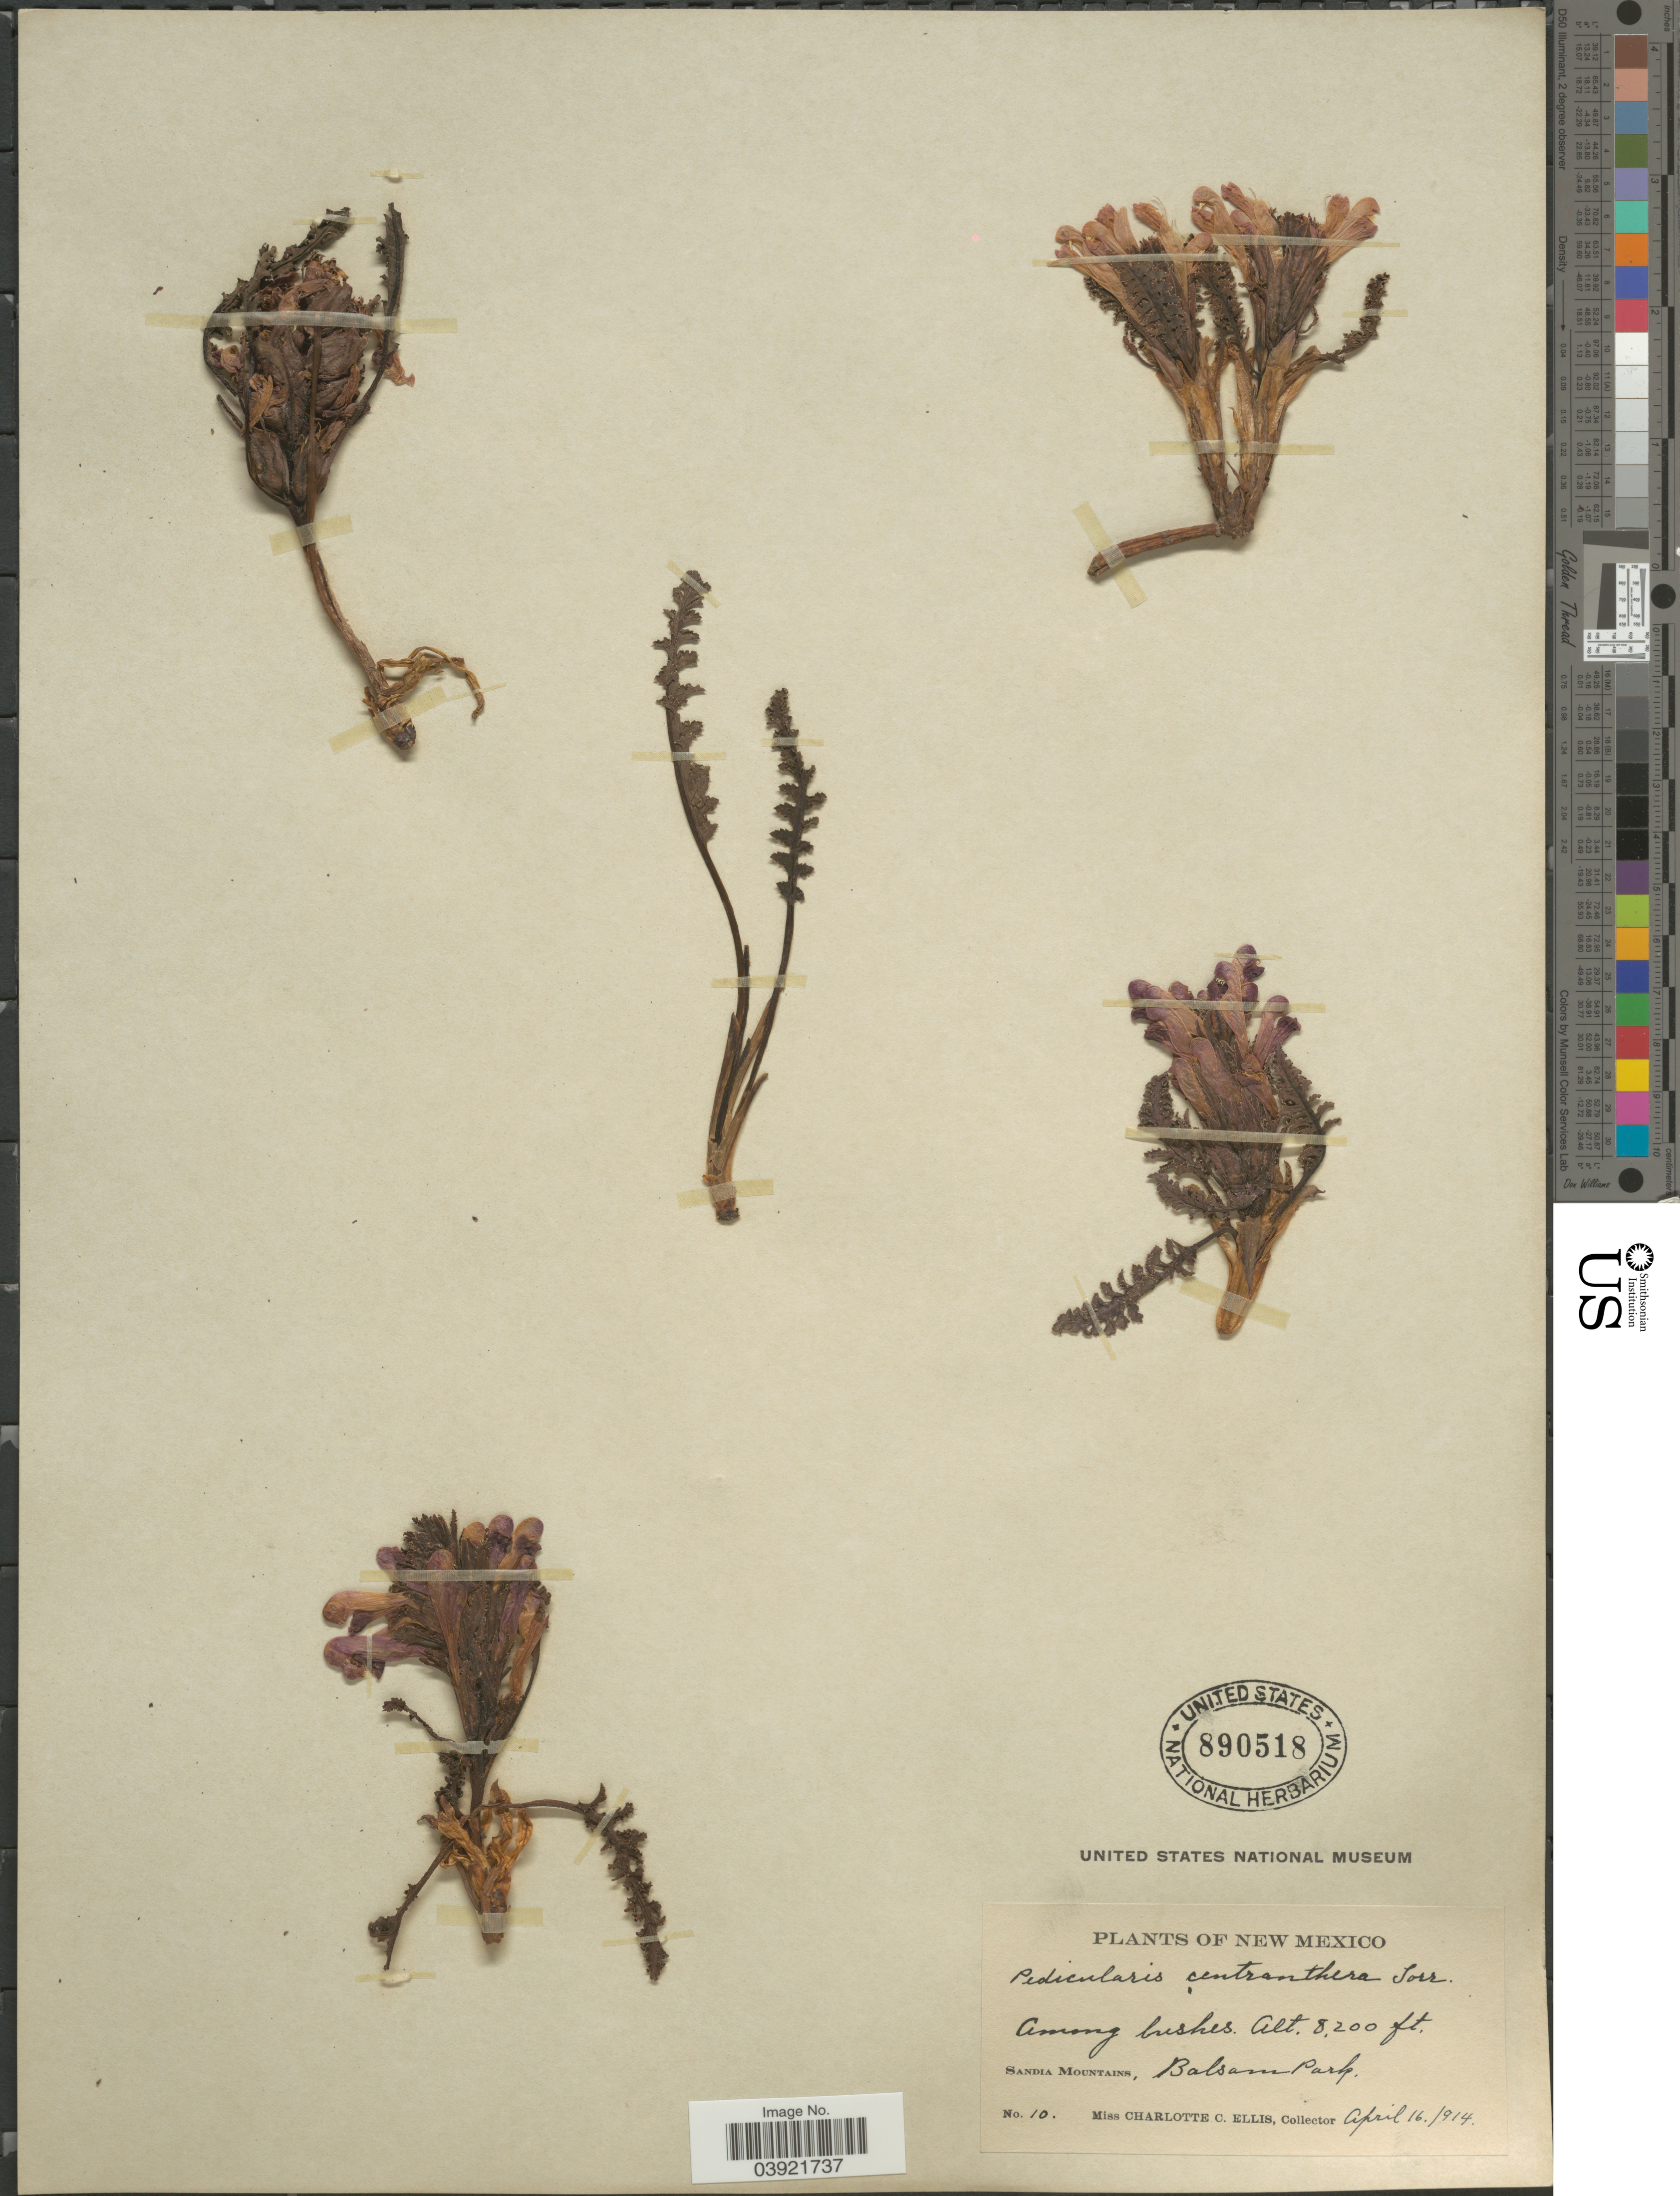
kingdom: Plantae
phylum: Tracheophyta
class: Magnoliopsida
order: Lamiales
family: Orobanchaceae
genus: Pedicularis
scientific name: Pedicularis centranthera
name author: A. Gray in Emory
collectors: C. C. Ellis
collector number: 10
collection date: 1914-04-16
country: United States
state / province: New Mexico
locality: Sandia Mountains, Balsam Park.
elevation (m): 2499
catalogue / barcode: US 890518